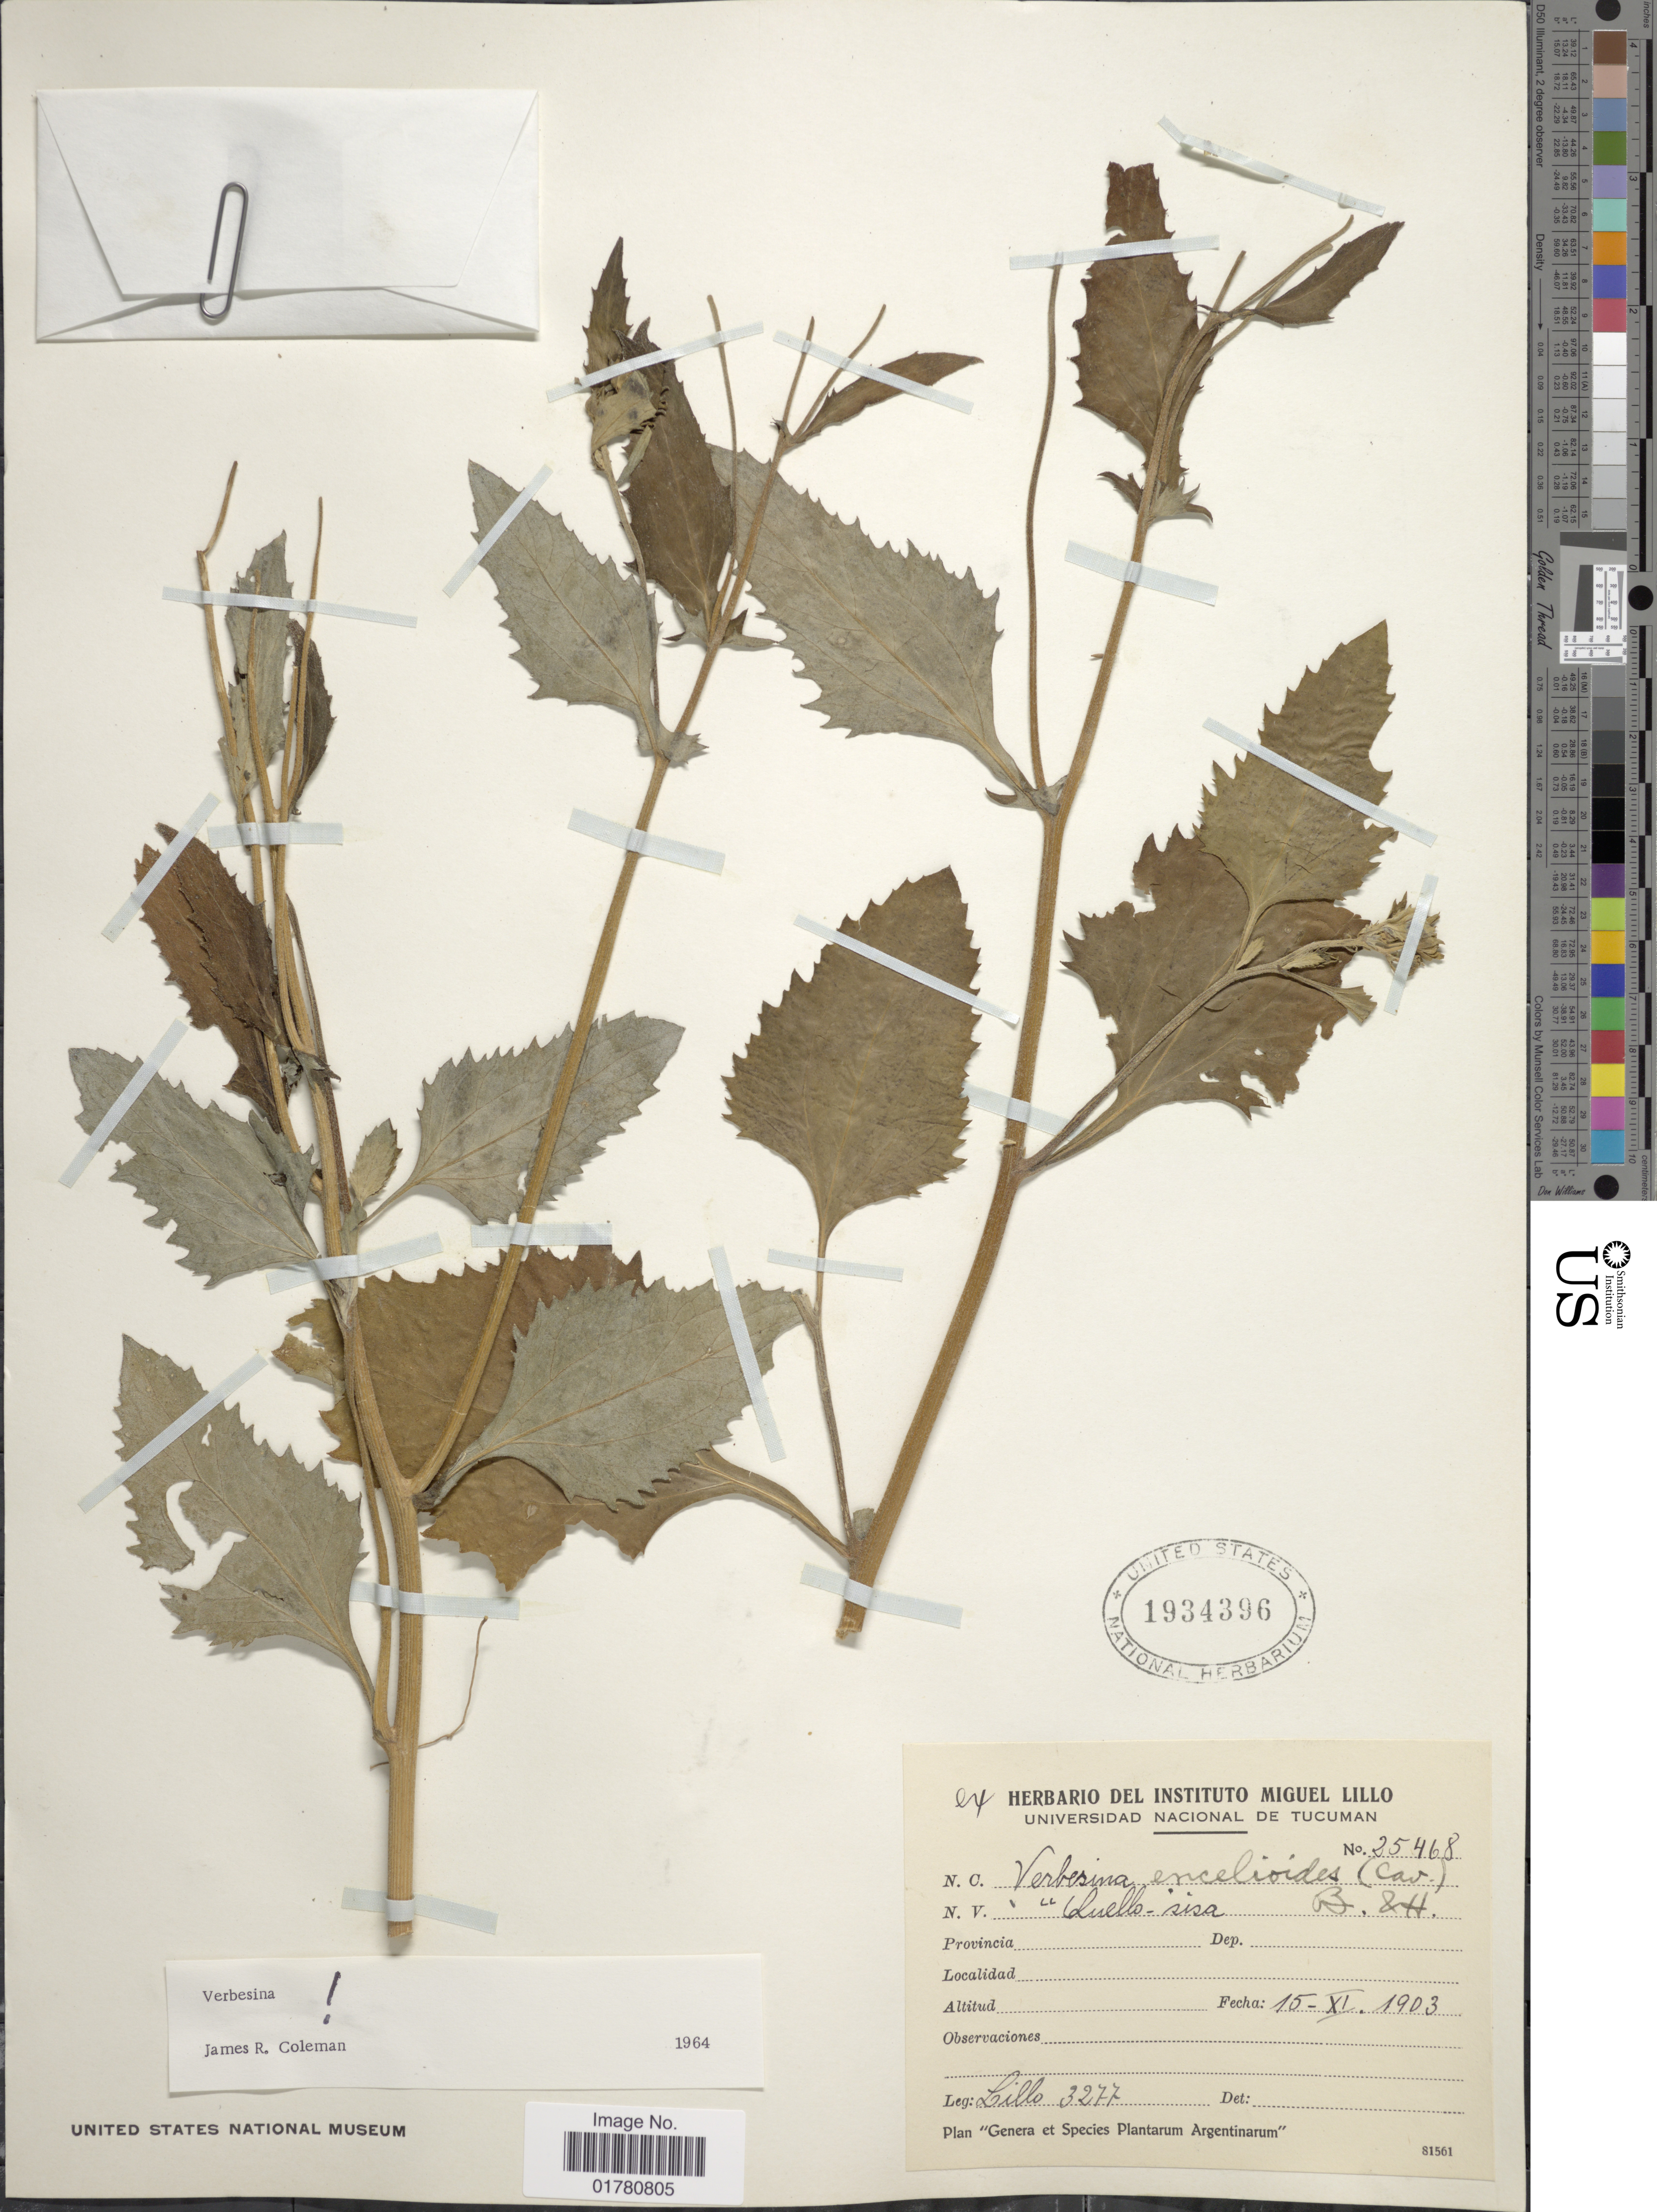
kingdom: Plantae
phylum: Tracheophyta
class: Magnoliopsida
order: Asterales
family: Asteraceae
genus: Verbesina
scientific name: Verbesina encelioides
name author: (Cav.) Benth. & Hook. ex A. Gray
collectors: -. Lillo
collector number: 3277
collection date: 1903-11-15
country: Argentina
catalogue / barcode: US 1934396